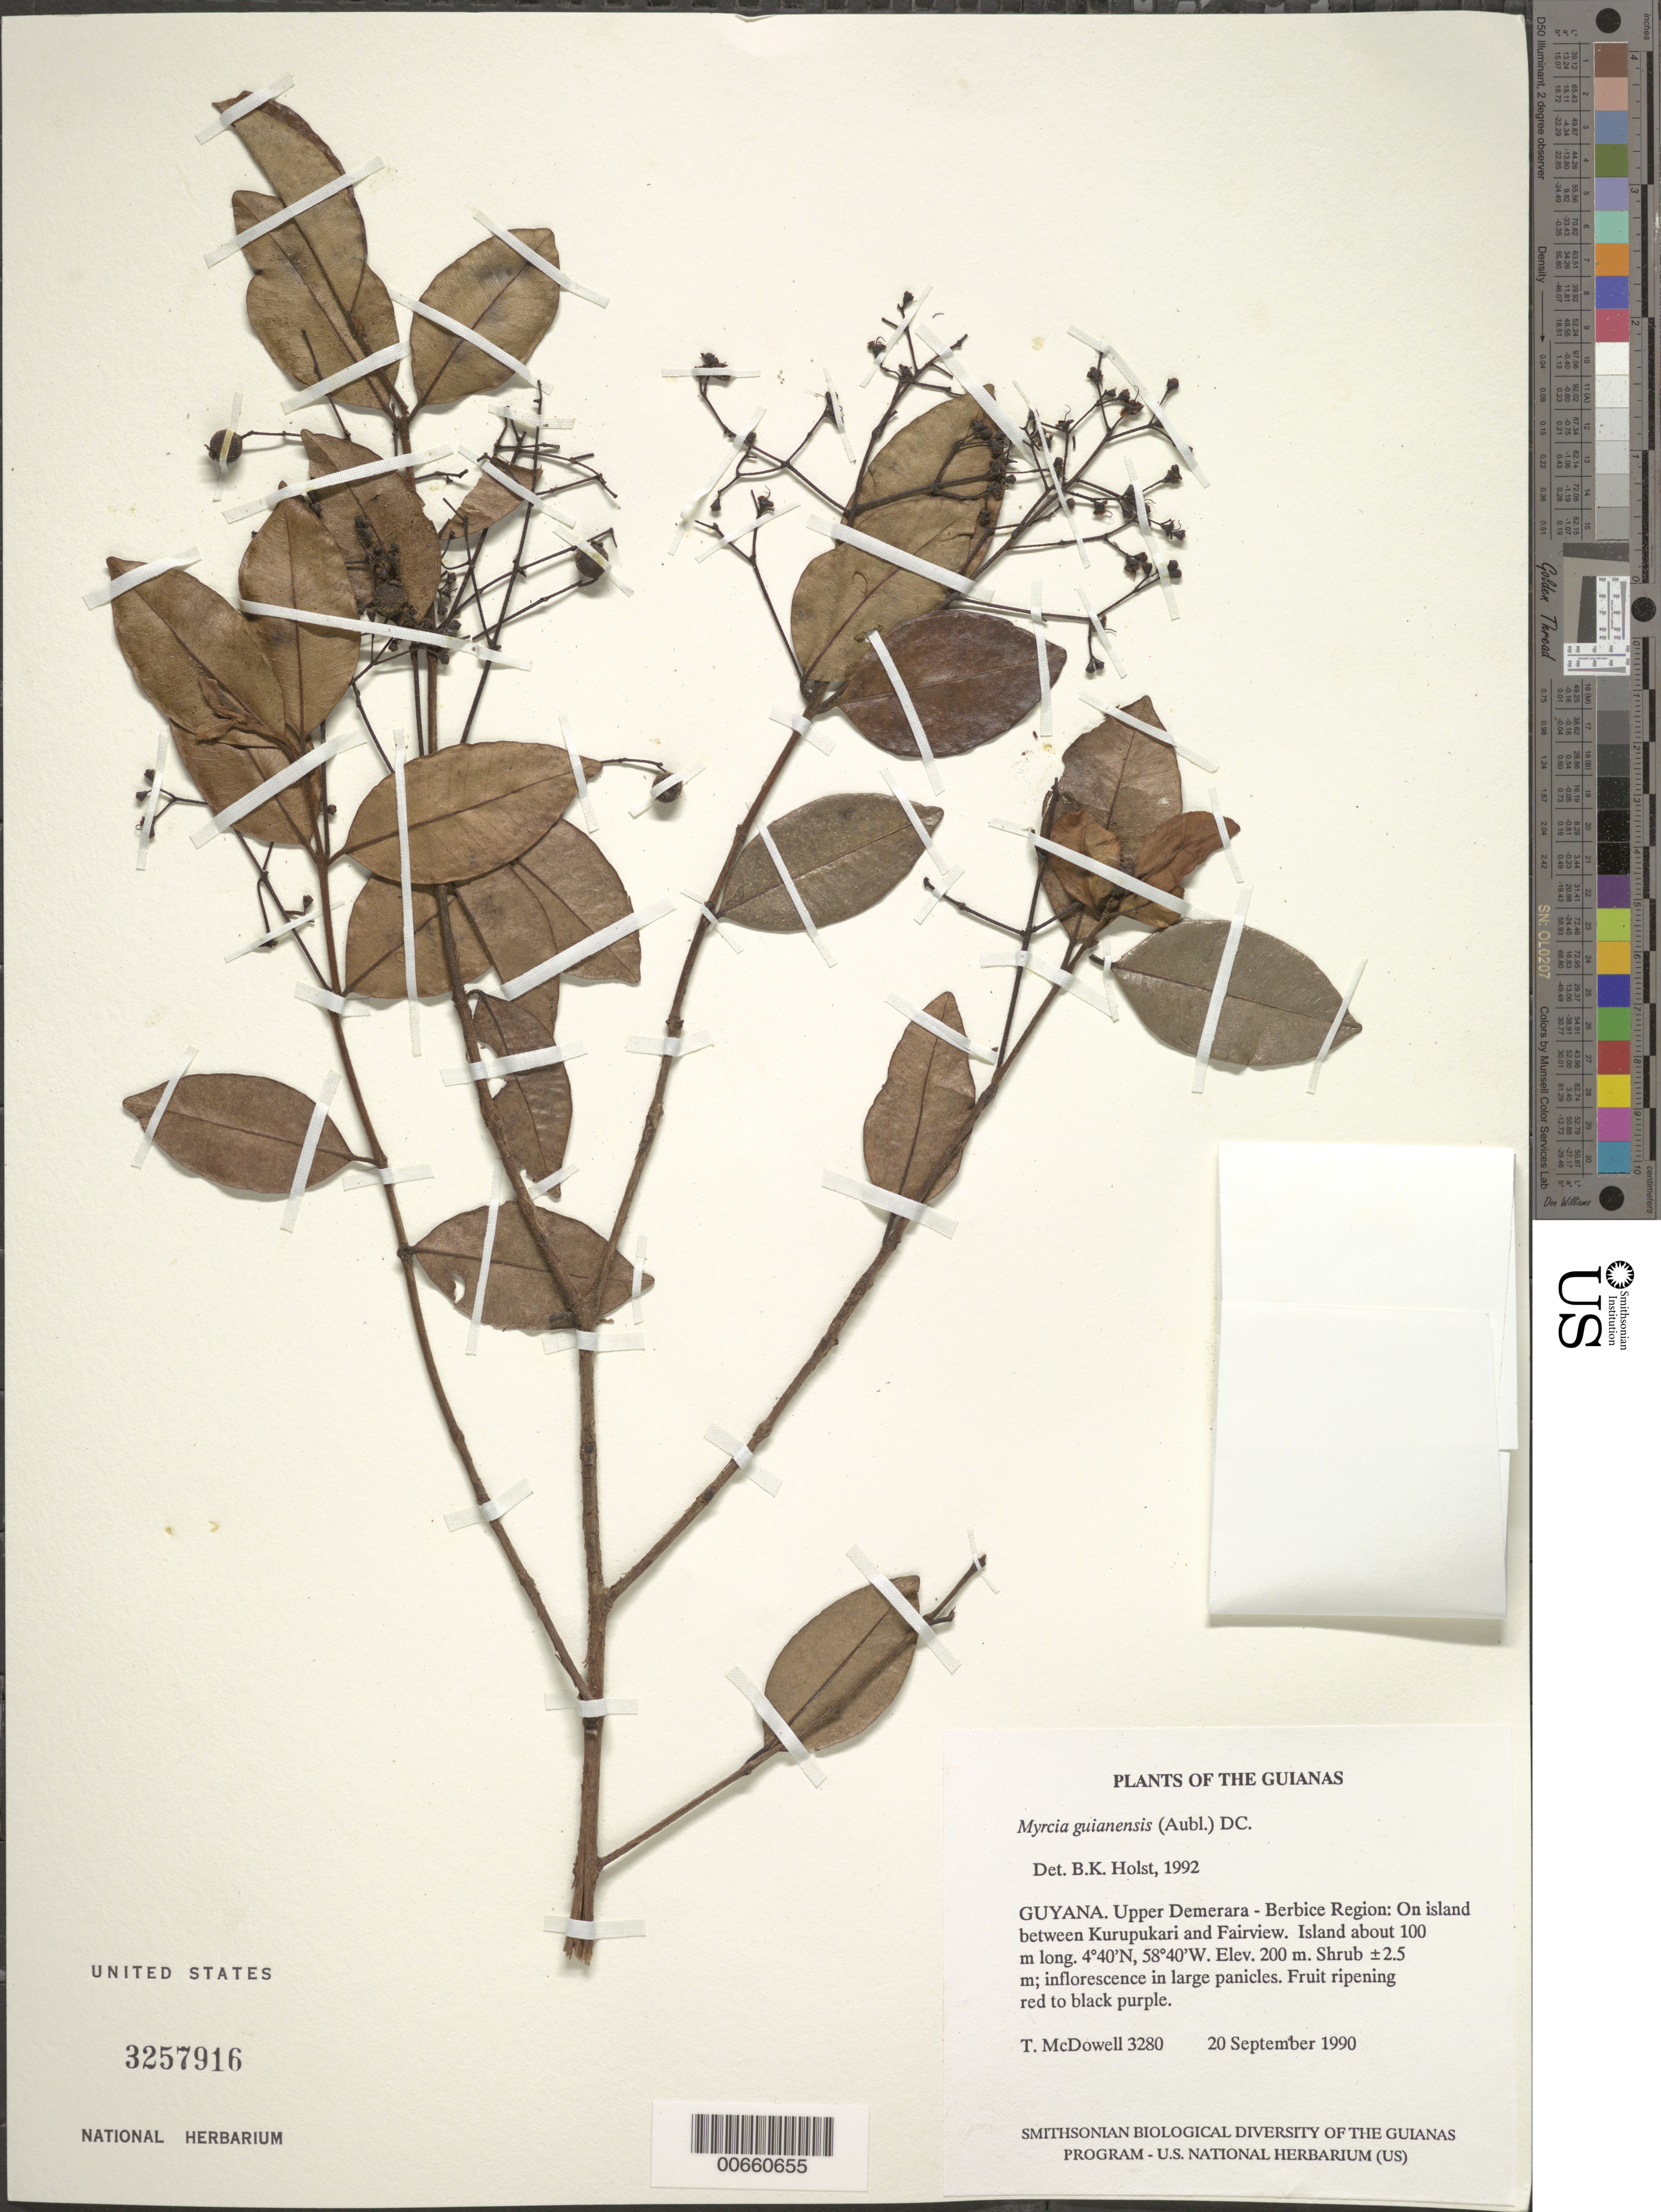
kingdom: Plantae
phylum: Tracheophyta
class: Magnoliopsida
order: Myrtales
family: Myrtaceae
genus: Myrcia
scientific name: Myrcia guianensis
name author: (Aubl.) DC.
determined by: Holst, Bruce K.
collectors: T. McDowell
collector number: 3280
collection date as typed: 20 September 1990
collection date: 1990-09-20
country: Guyana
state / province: U. Demerara-Berbice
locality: On island between Kurupukari and Fairview. Island about 100 m long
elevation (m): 60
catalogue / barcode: US 3257916